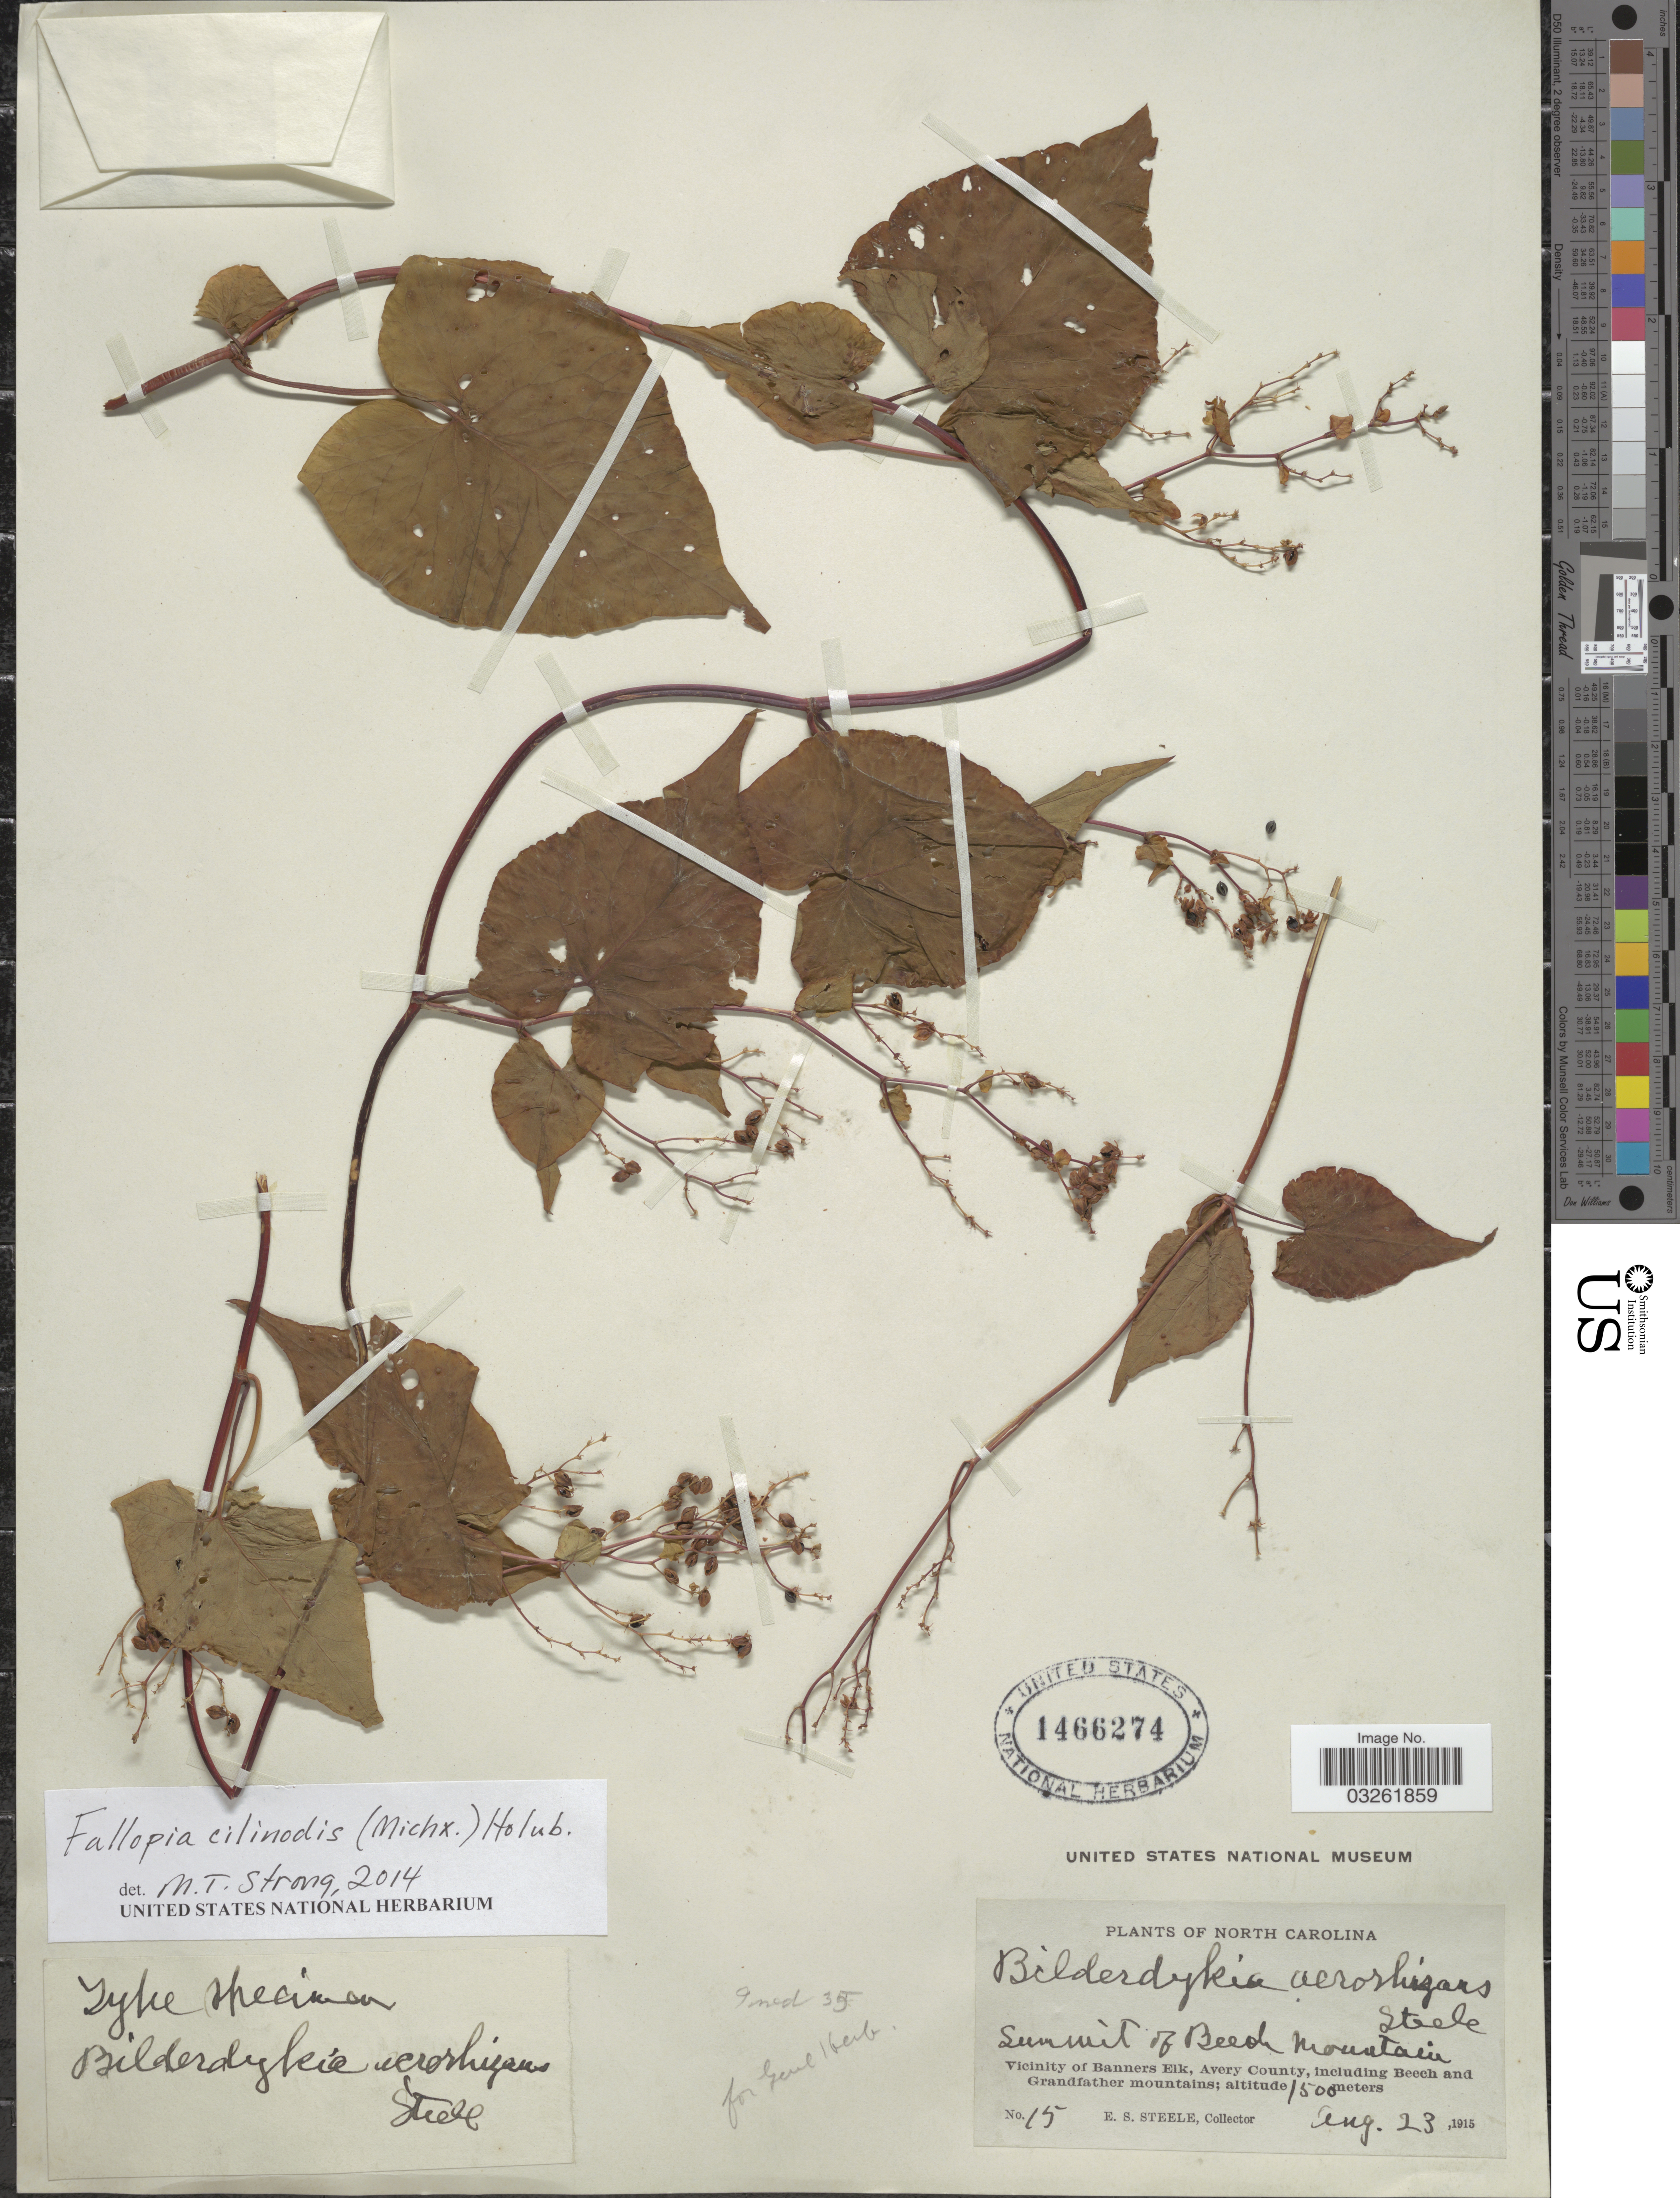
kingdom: Plantae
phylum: Tracheophyta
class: Magnoliopsida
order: Caryophyllales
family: Polygonaceae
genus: Fallopia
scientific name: Fallopia cilinodis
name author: (Michx.) Holub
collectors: E. Steele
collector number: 15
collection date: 1915-08-23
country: United States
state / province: North Carolina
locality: Summit of Beech Mountain. Vicinity of Banners Elk, Avery County, including Beech and Grandfather mountains.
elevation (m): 1500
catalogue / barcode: US 1466274